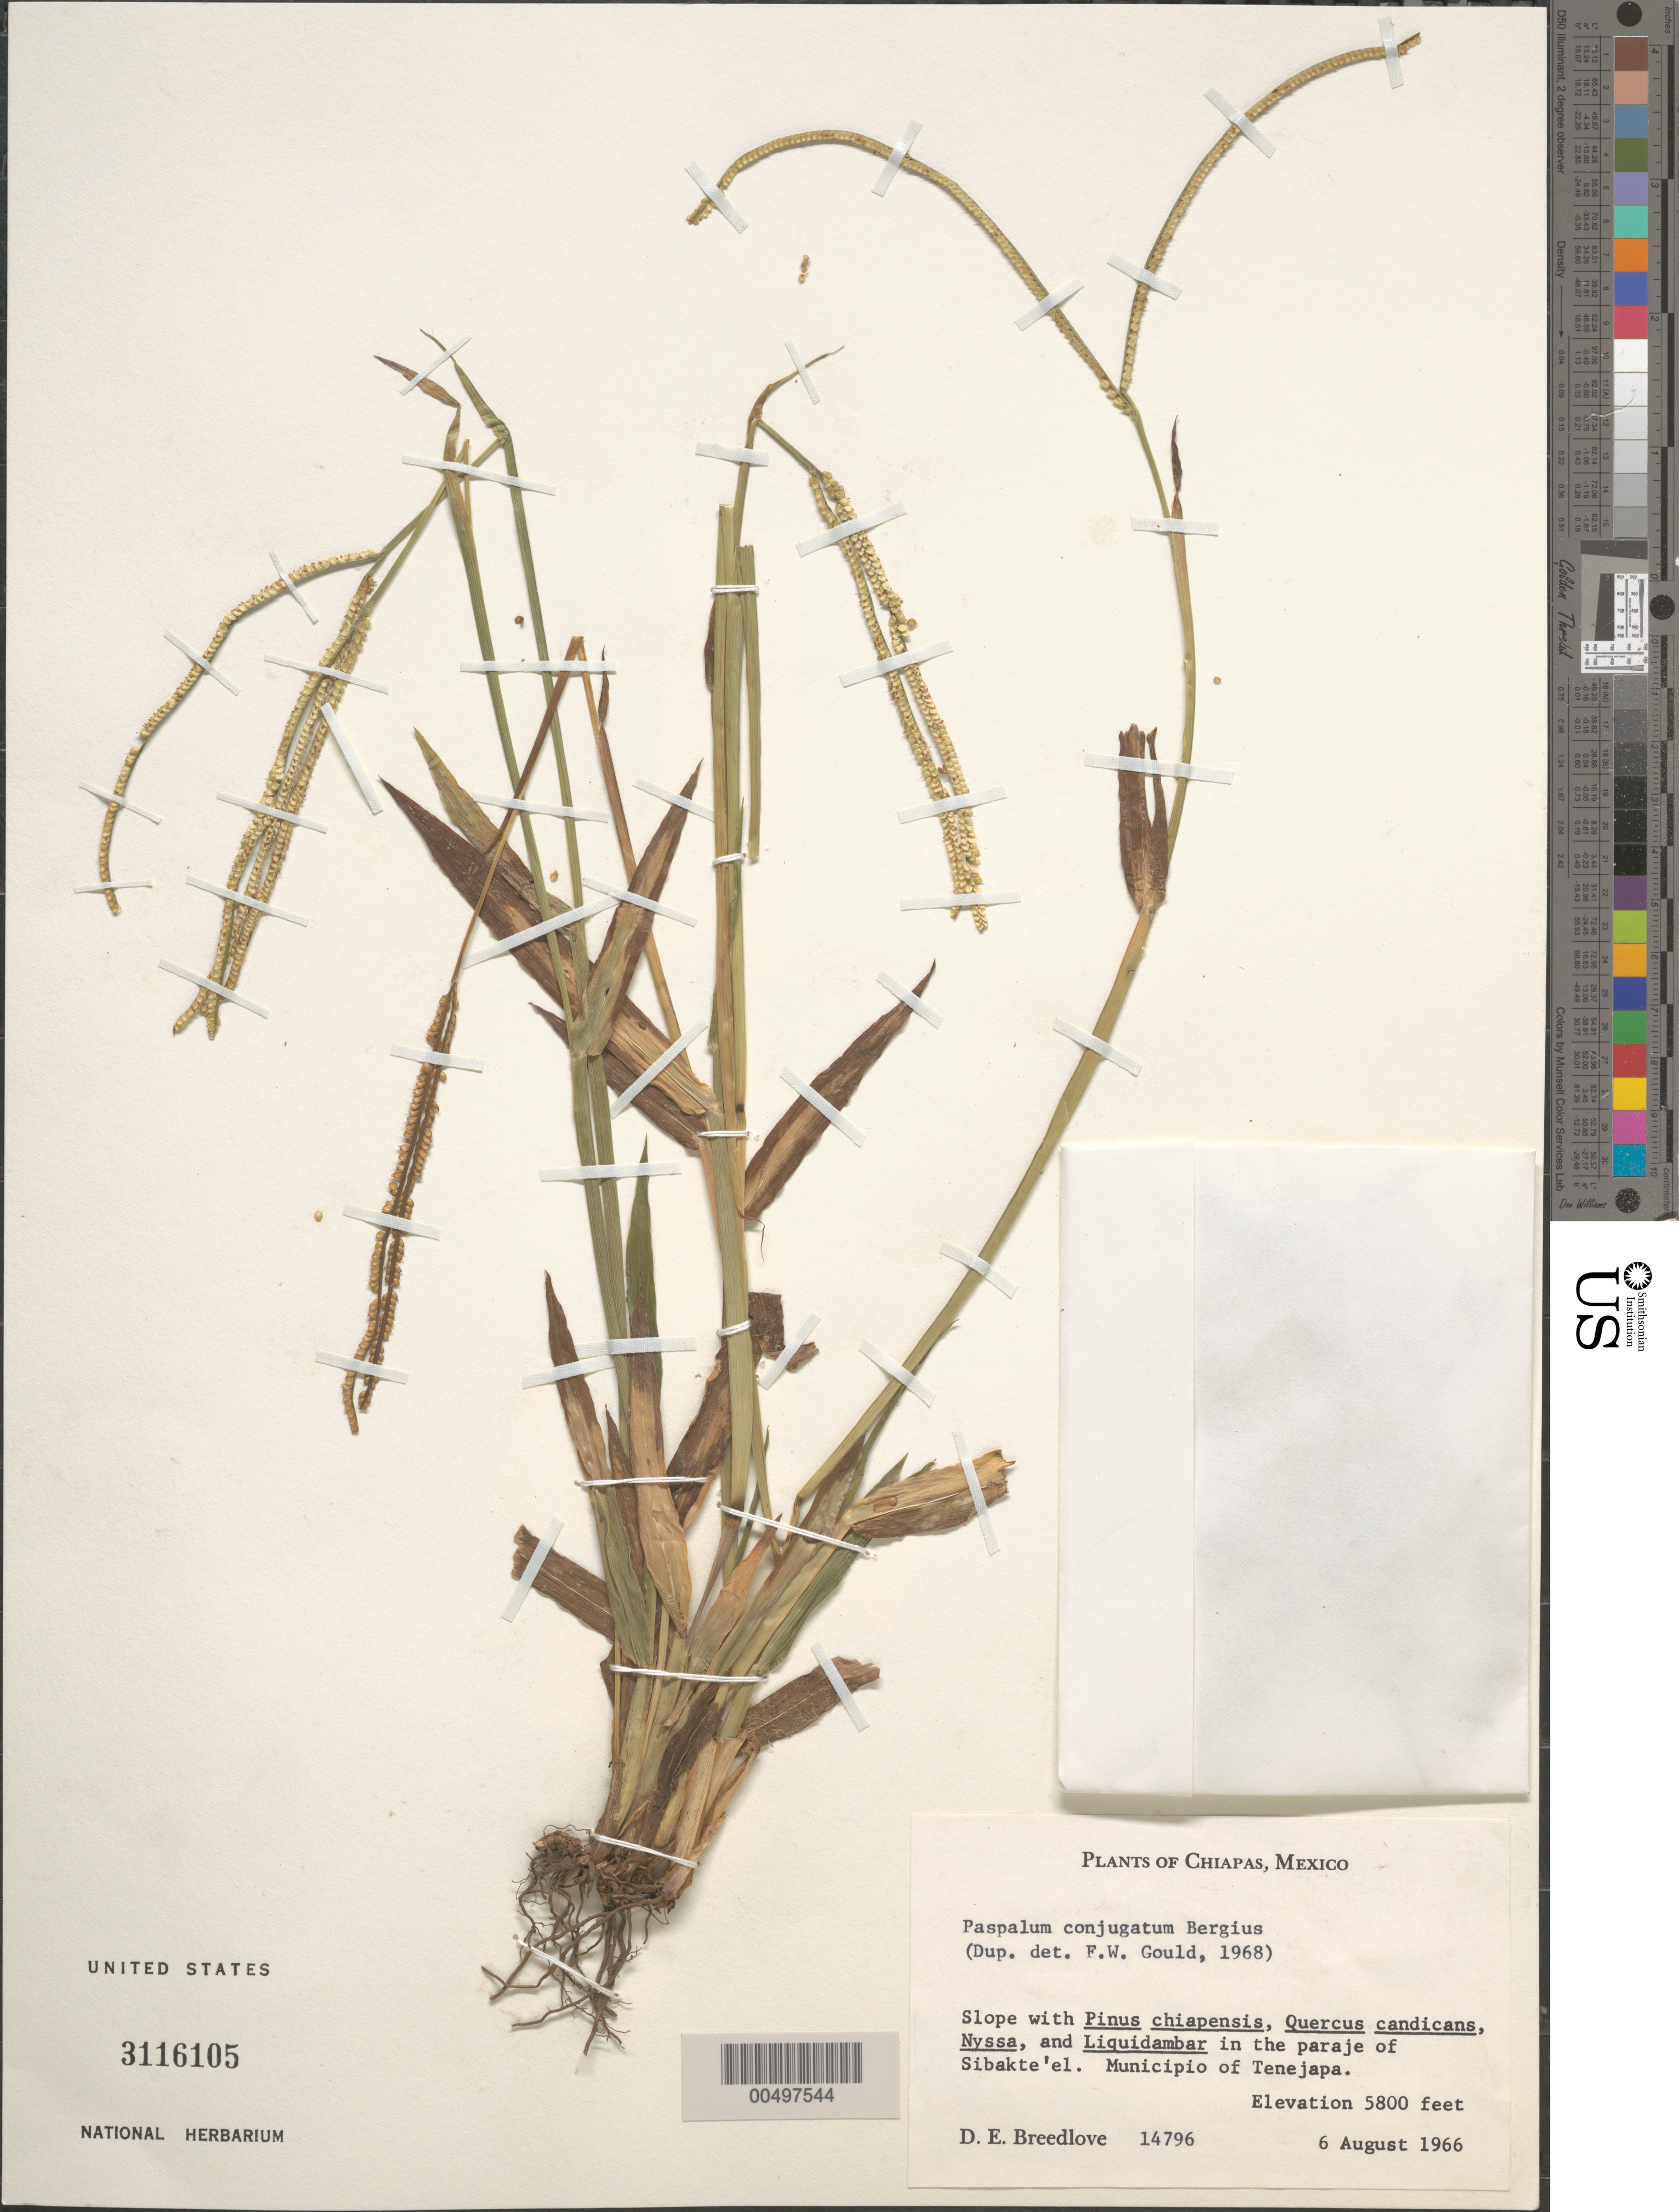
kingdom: Plantae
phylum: Tracheophyta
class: Liliopsida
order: Poales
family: Poaceae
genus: Paspalum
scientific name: Paspalum conjugatum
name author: P.J. Bergius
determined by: Gould, F. W.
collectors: D. E. Breedlove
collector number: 14796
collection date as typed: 6 Aug 1966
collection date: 1966-08-06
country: Mexico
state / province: Chiapas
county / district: Tenejapa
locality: In the paraje of Sibakte'el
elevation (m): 1768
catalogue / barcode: US 3116105